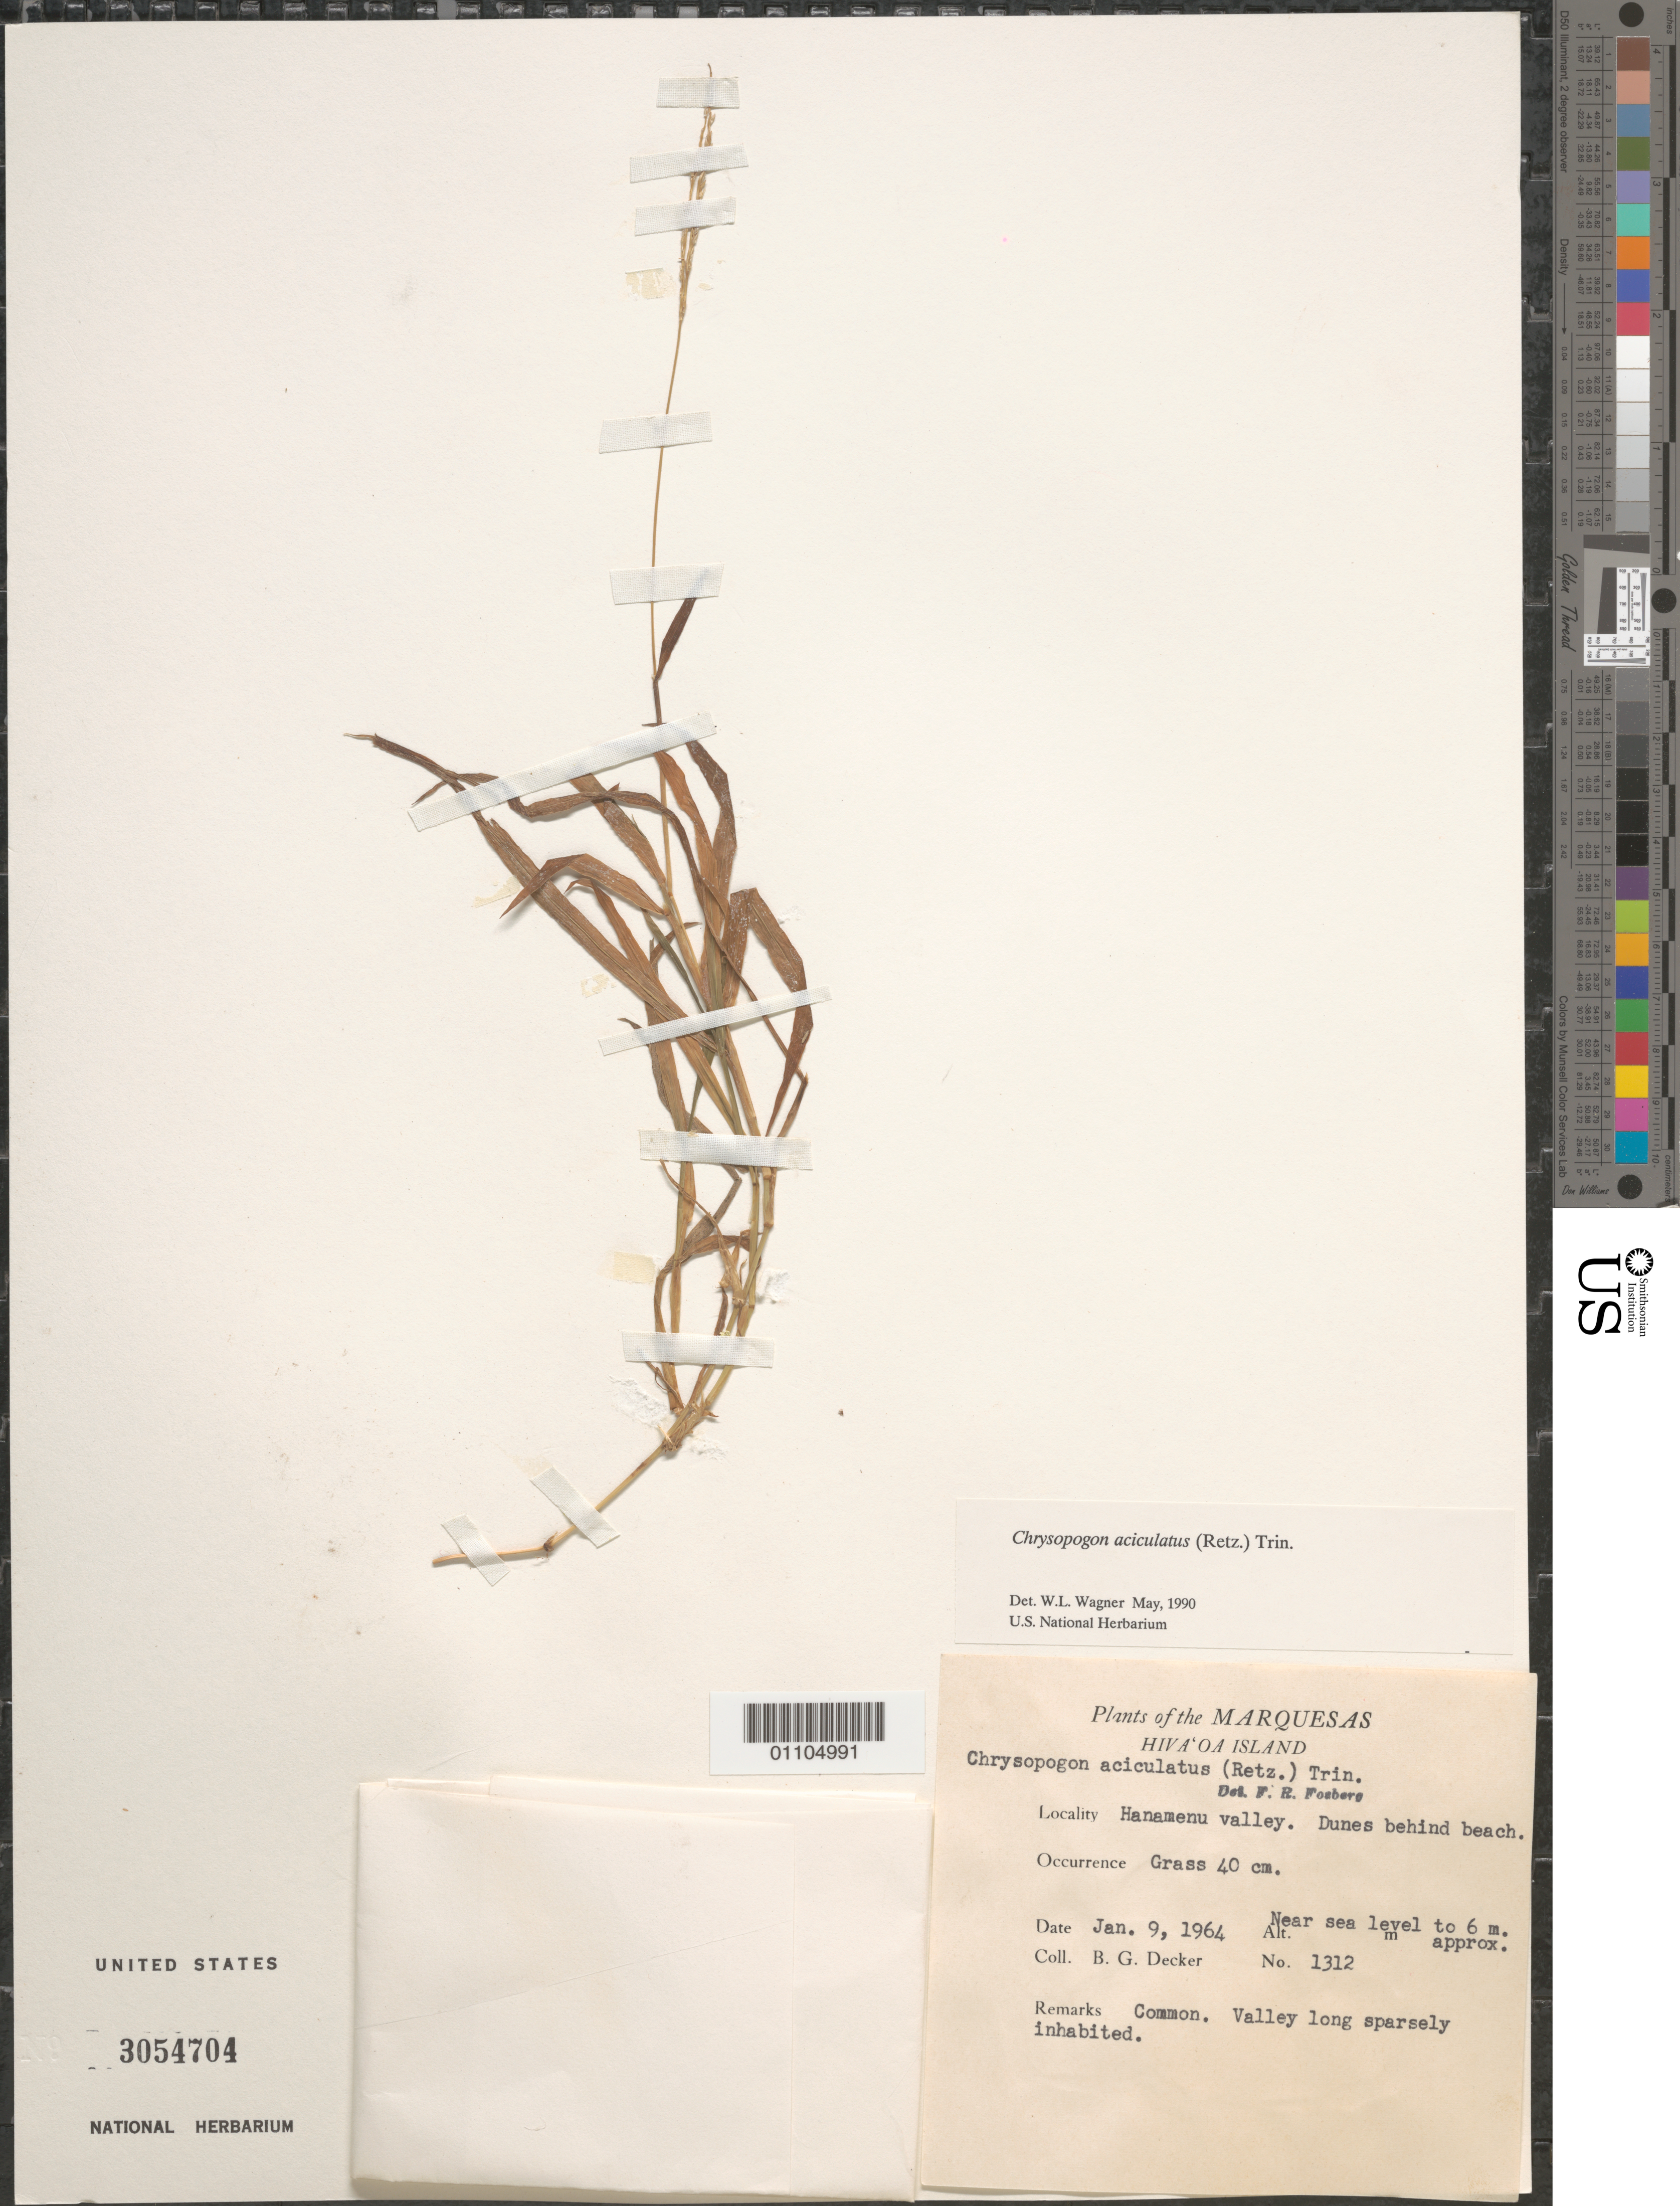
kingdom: Plantae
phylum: Tracheophyta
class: Liliopsida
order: Poales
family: Poaceae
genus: Chrysopogon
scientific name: Chrysopogon aciculatus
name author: (Retz.) Trin.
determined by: Wagner, W. L., (BOT), Smithsonian Institution - National Museum of Natural History (UNITED STATES)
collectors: B. G. Decker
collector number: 1312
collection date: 1964-01-09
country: French Polynesia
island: Hiva Oa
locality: Hanamenu Valley, dunes behind beach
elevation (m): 0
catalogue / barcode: US 3054704